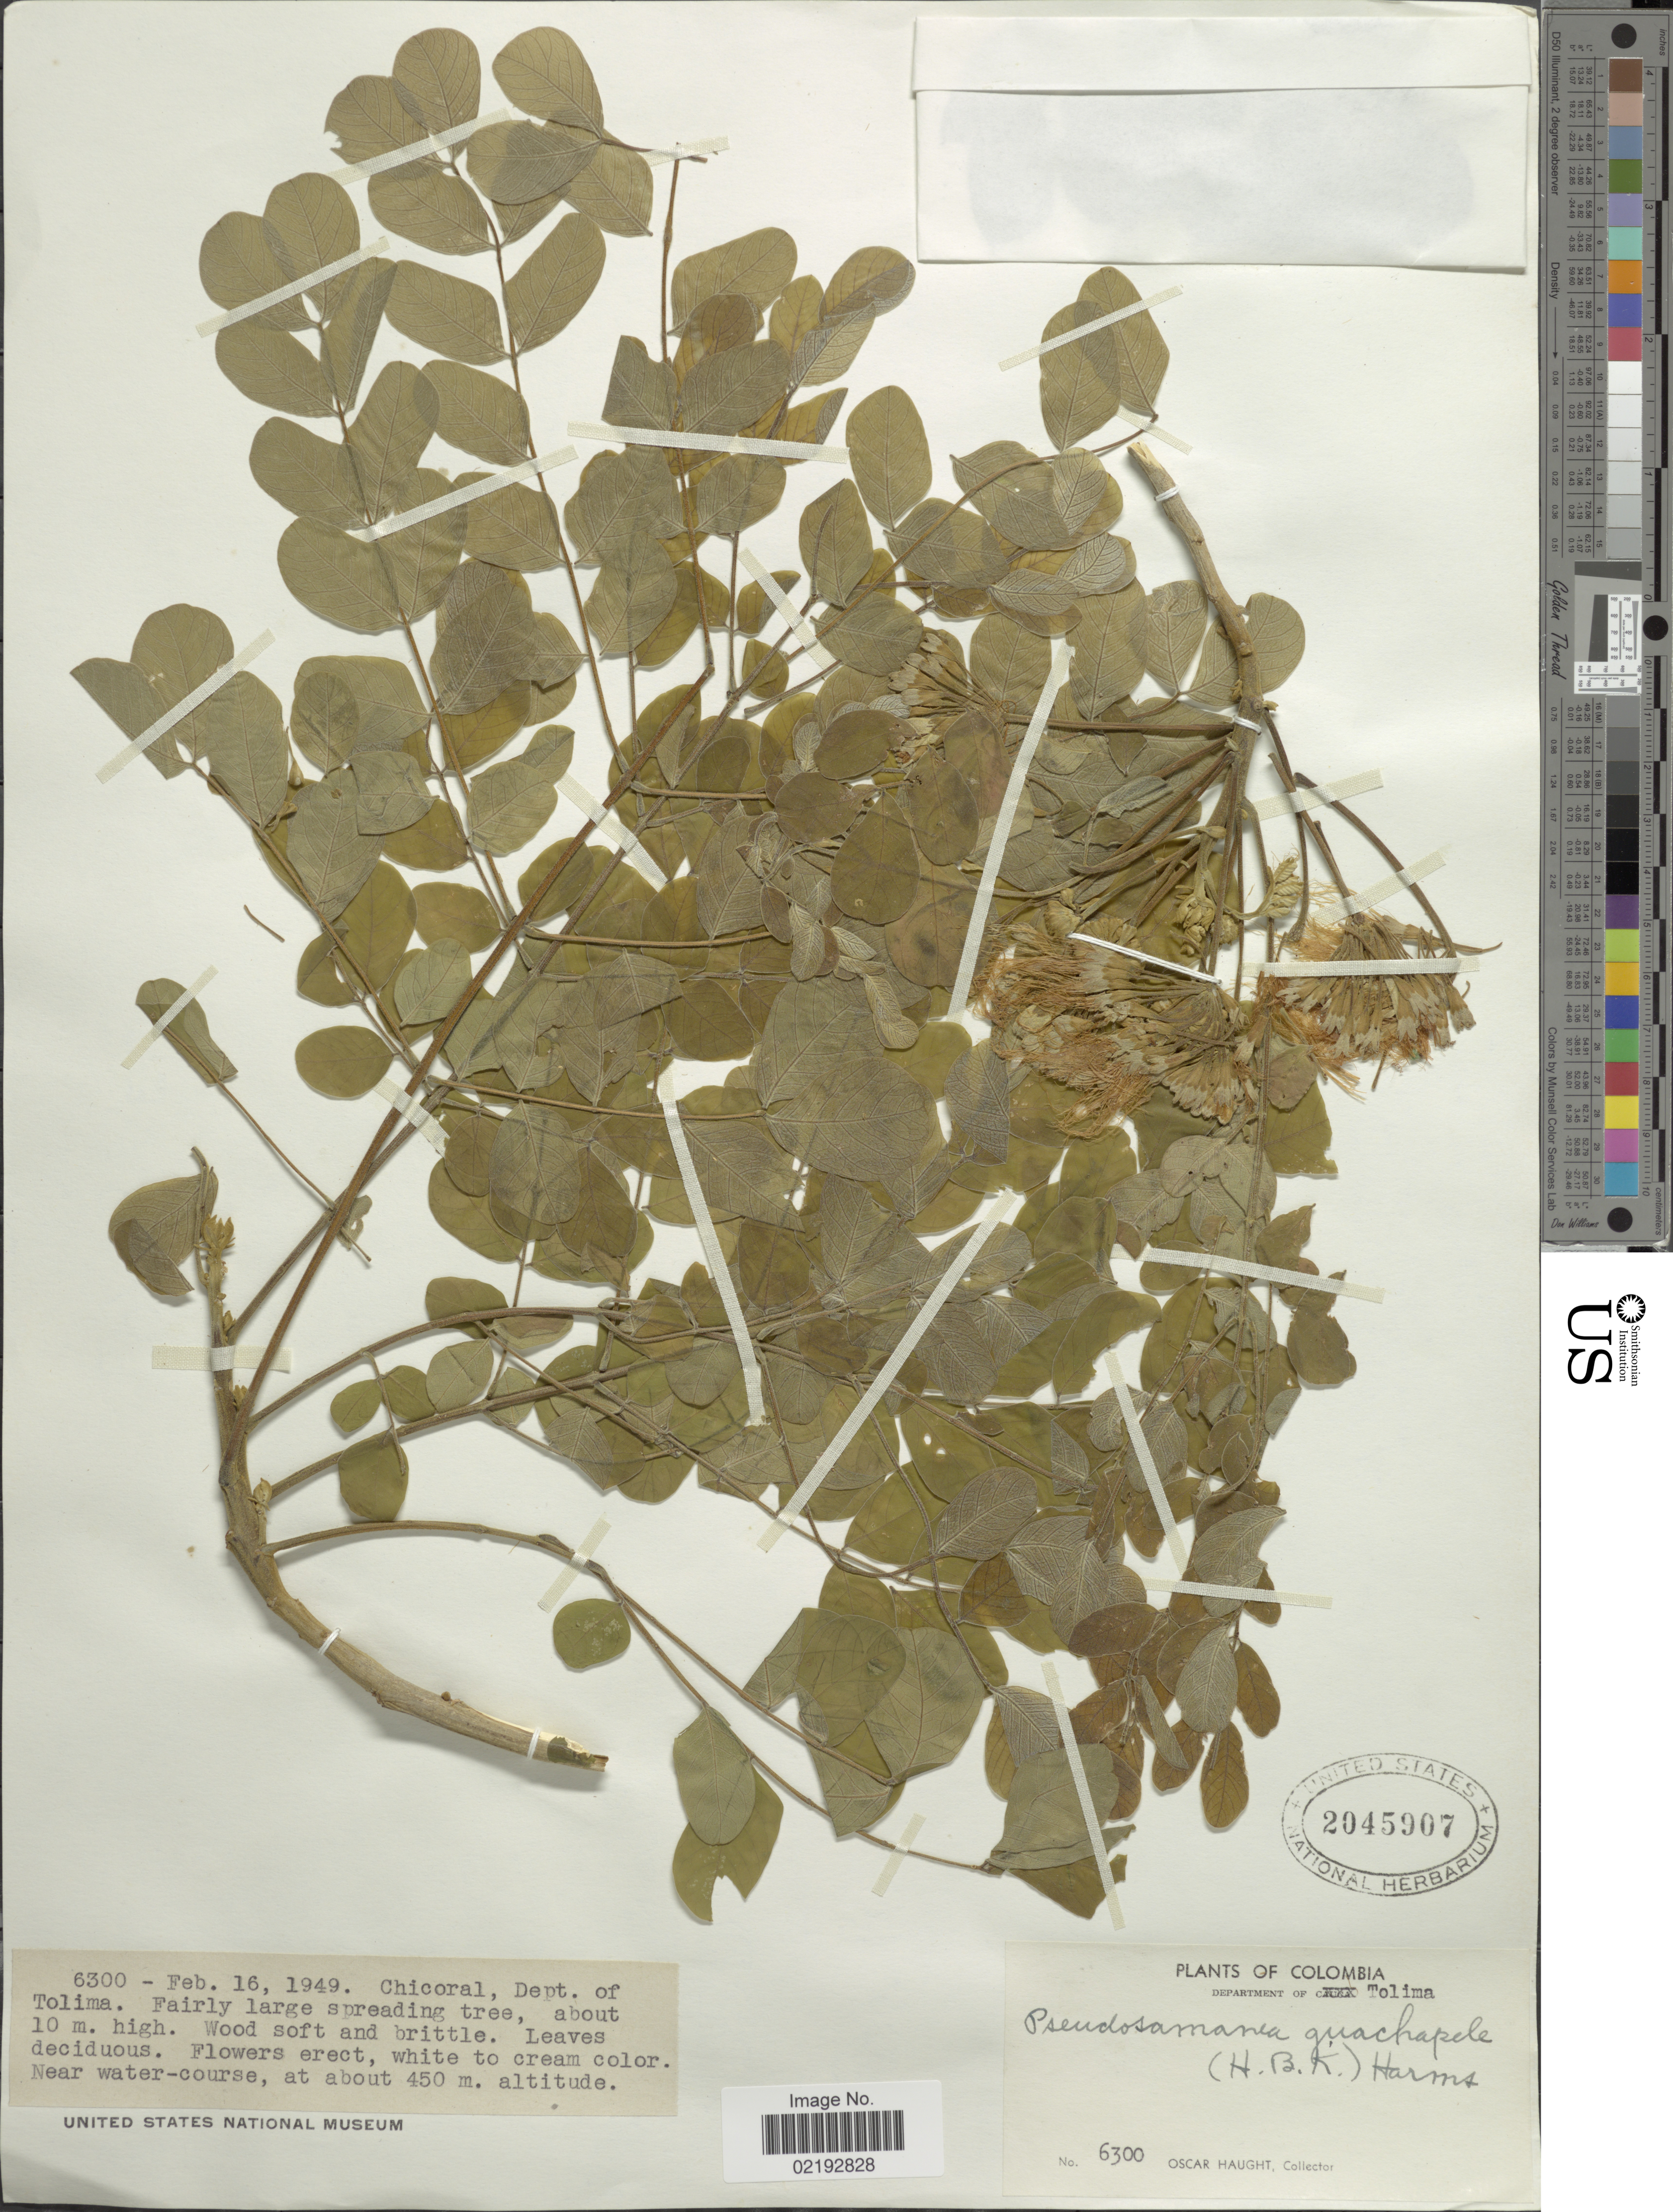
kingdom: Plantae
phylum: Tracheophyta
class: Magnoliopsida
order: Fabales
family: Fabaceae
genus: Pseudosamanea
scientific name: Pseudosamanea guachapele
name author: (Kunth) Harms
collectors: O. Haught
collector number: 6300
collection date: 1949-02-16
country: Colombia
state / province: Tolima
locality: Chicoral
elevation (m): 450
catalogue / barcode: US 2045907